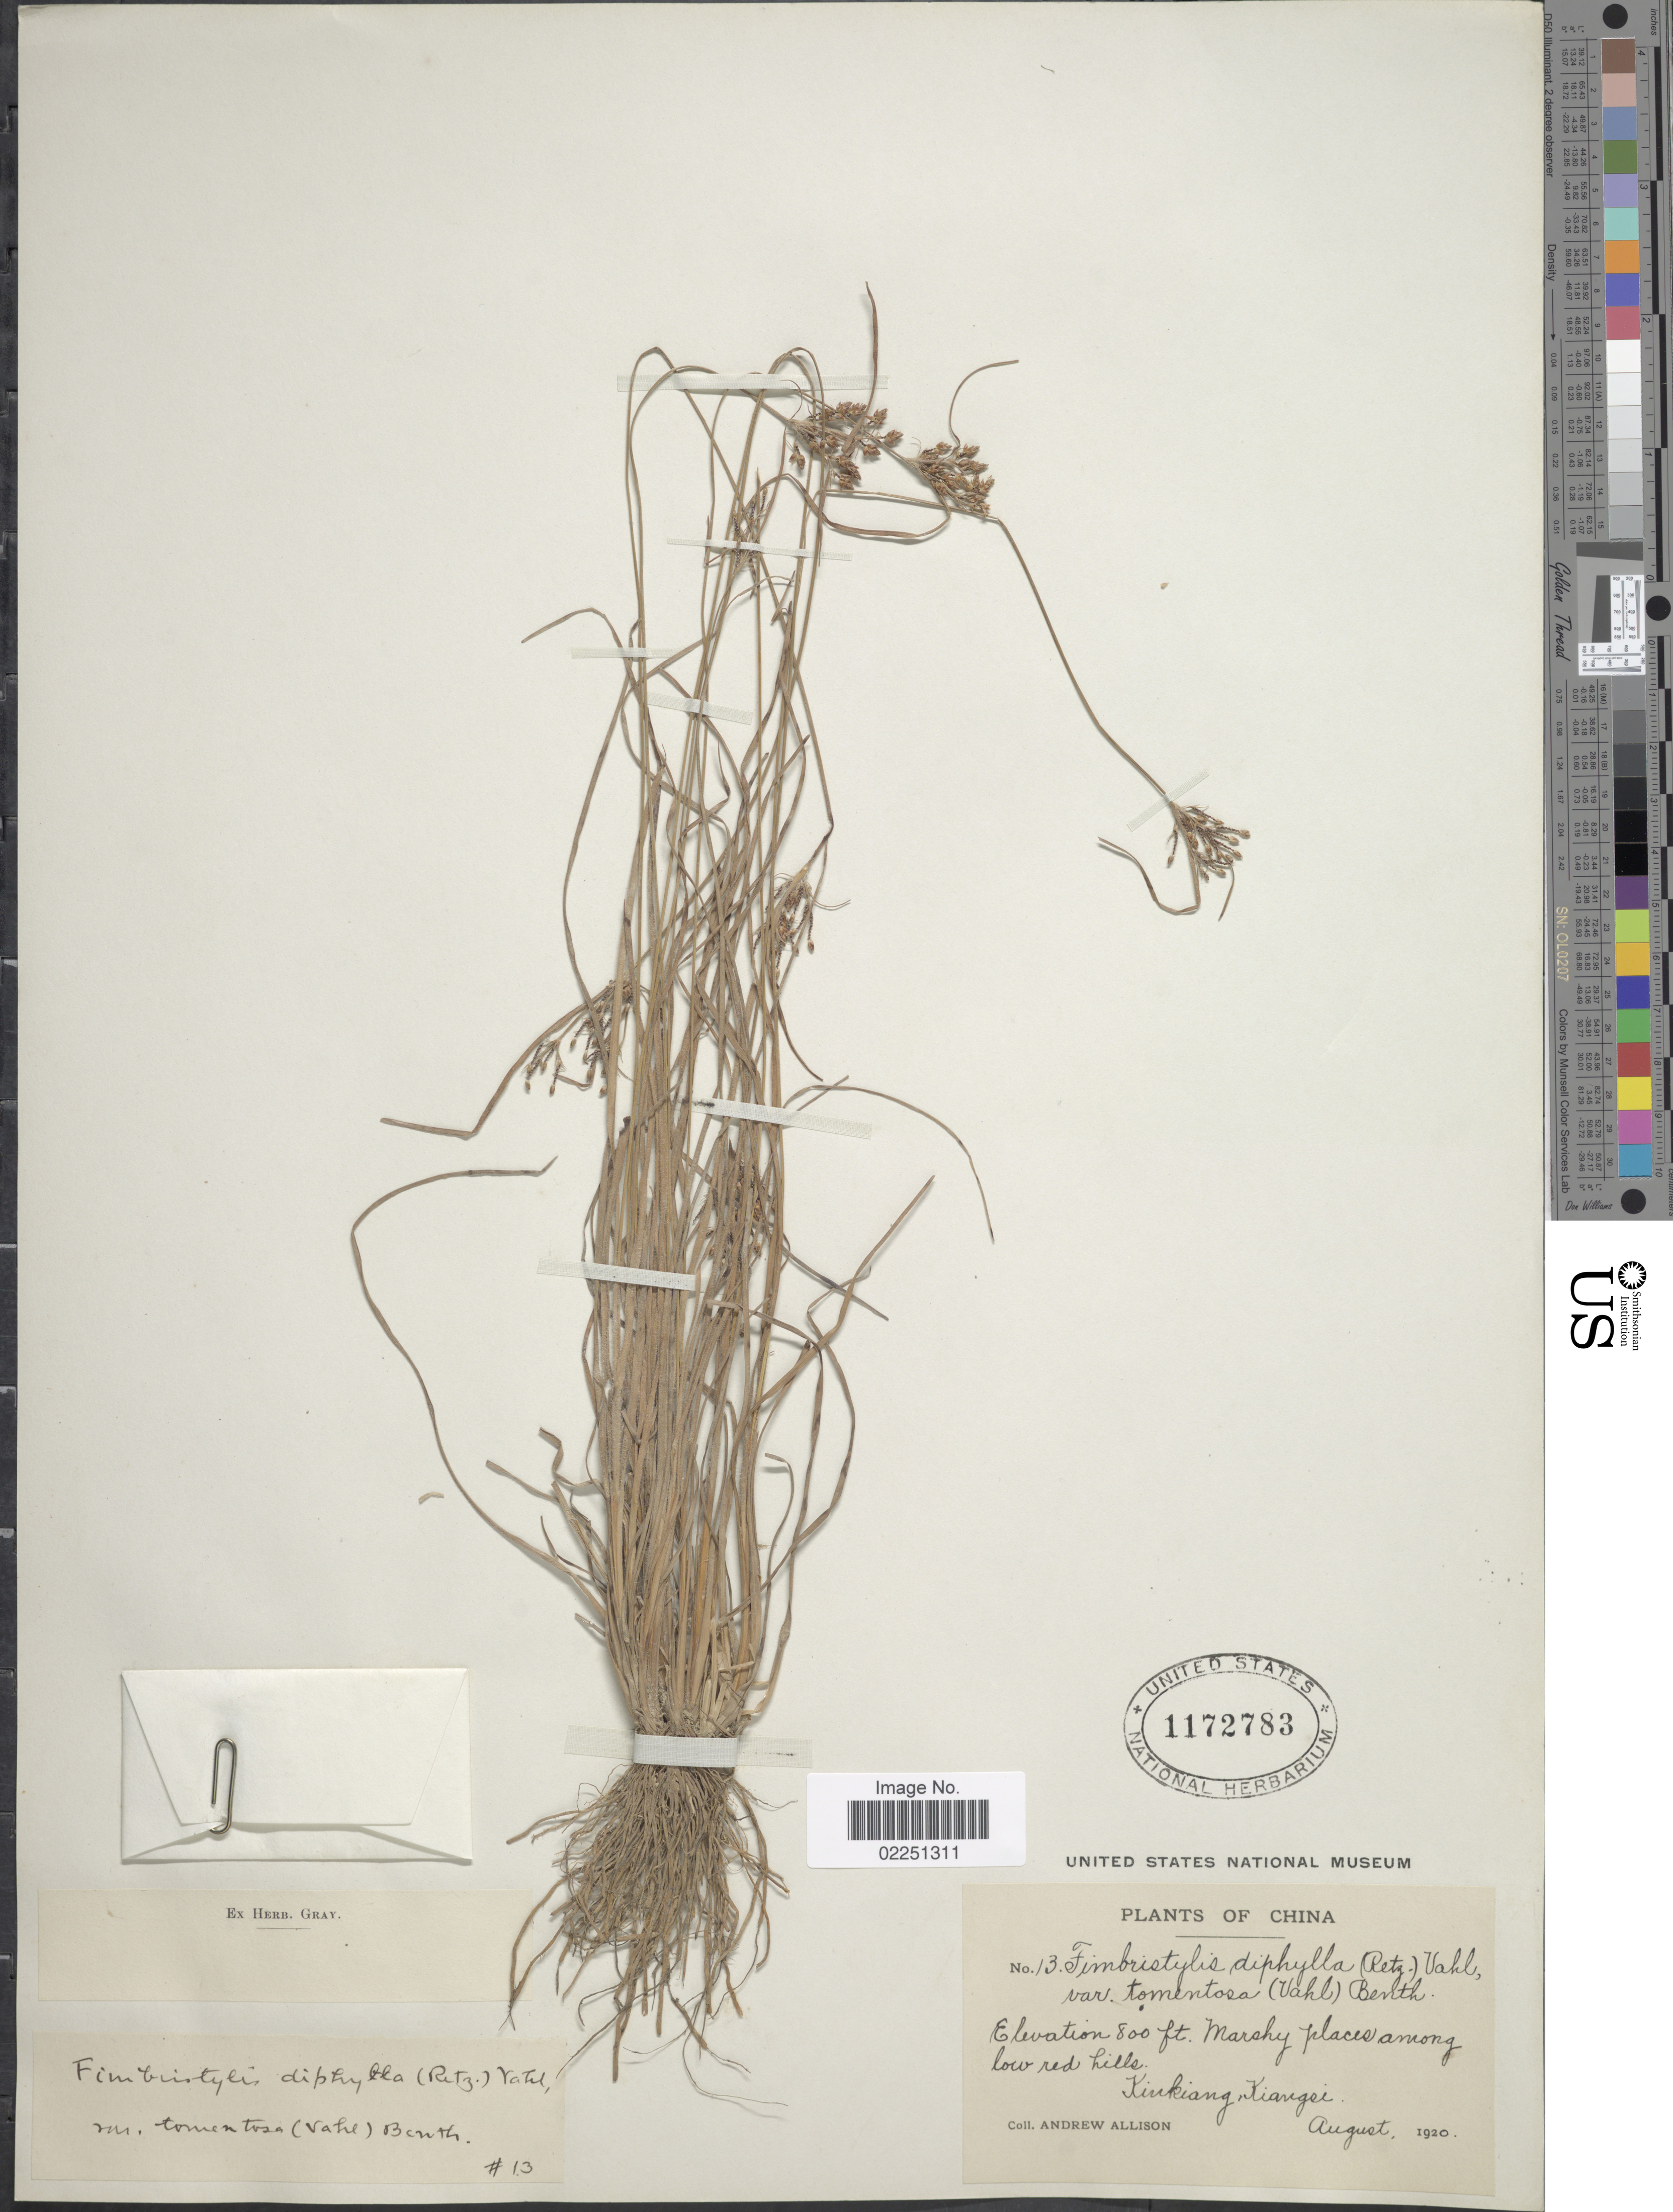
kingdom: Plantae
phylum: Tracheophyta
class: Liliopsida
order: Poales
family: Cyperaceae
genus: Fimbristylis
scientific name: Fimbristylis podocarpa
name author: Nees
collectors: A. Allison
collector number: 13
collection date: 1920-08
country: China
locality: Kinkiang, Kiangei [interpreted]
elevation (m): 244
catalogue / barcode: US 1172783